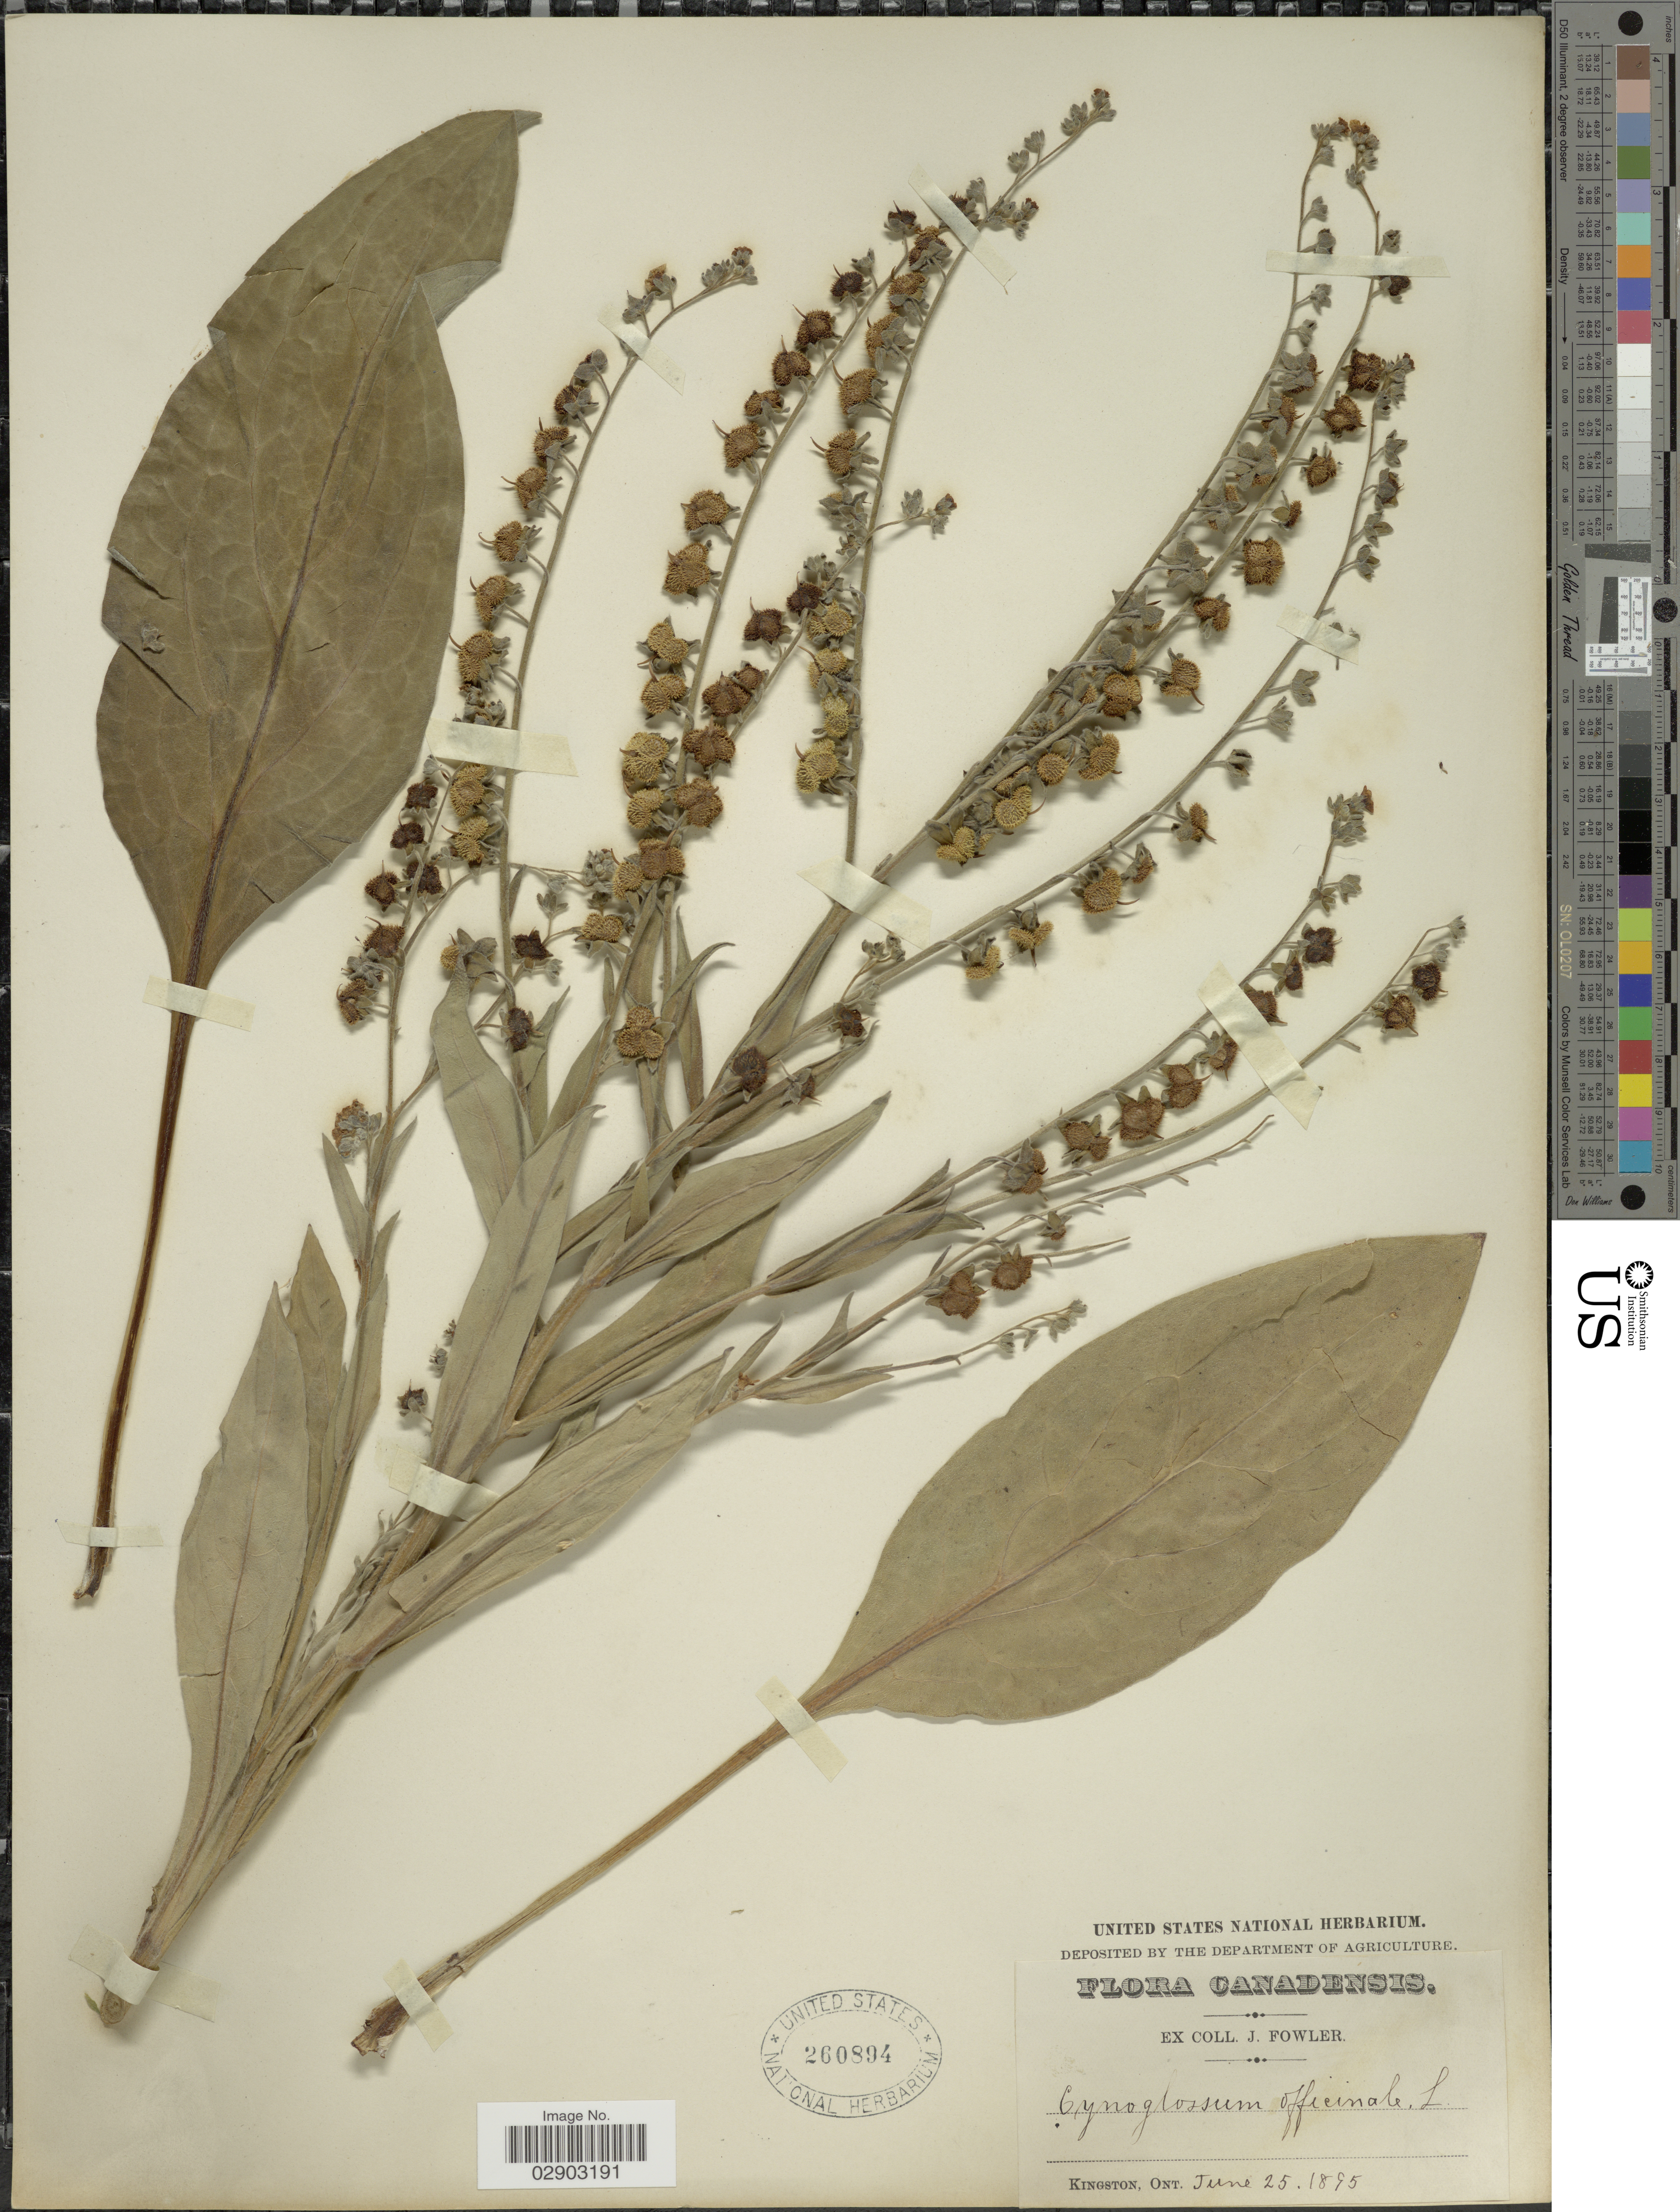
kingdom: Plantae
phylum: Tracheophyta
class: Magnoliopsida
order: Boraginales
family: Boraginaceae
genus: Cynoglossum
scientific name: Cynoglossum officinale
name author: L.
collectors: J. Fowler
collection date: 1895-06-25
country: Canada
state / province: Ontario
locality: Kingston, Ont.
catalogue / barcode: US 260894